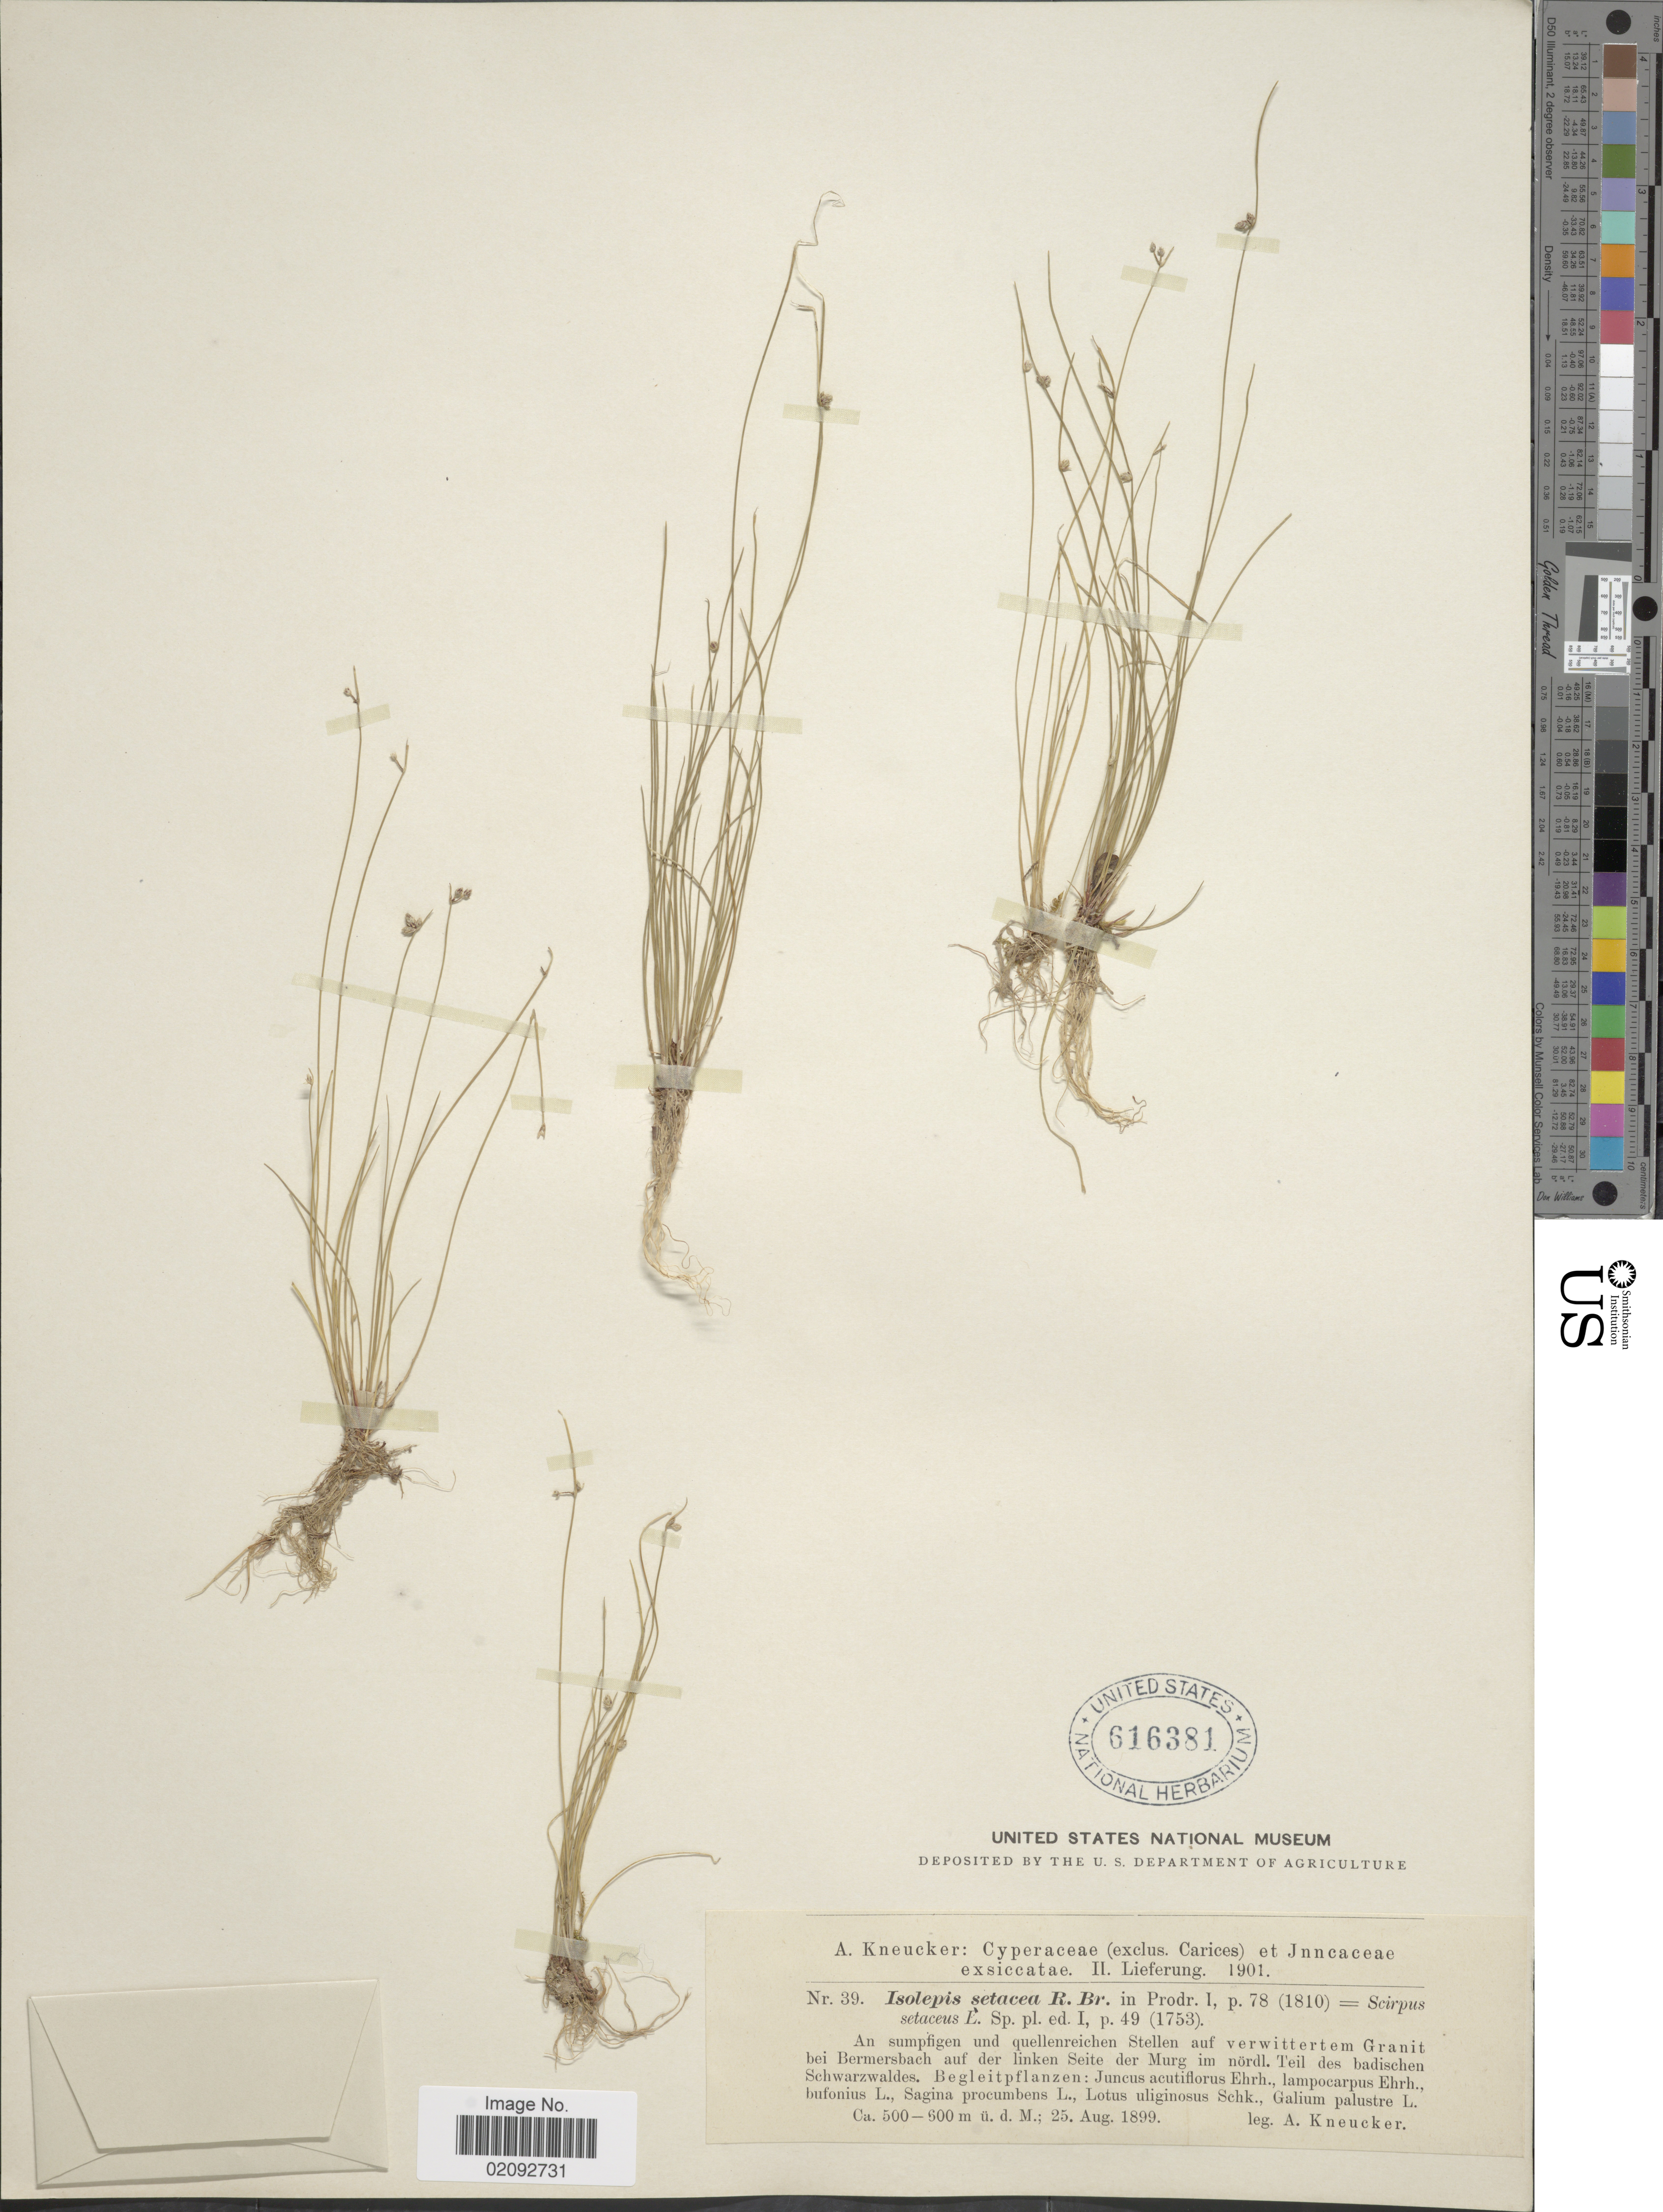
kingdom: Plantae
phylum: Tracheophyta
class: Liliopsida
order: Poales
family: Cyperaceae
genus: Isolepis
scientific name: Isolepis setacea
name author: (L.) R. Br.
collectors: A. Kneucker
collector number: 39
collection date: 1899-08-25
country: Germany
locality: An sumpfigen und quellenreichen Stellen auf verwittertem Granit bei Bermersbach auf der linken Seite der Murg im nordl. Teil des badischen Schwarzwaldes, Begleitpflanzen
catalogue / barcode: US 616381